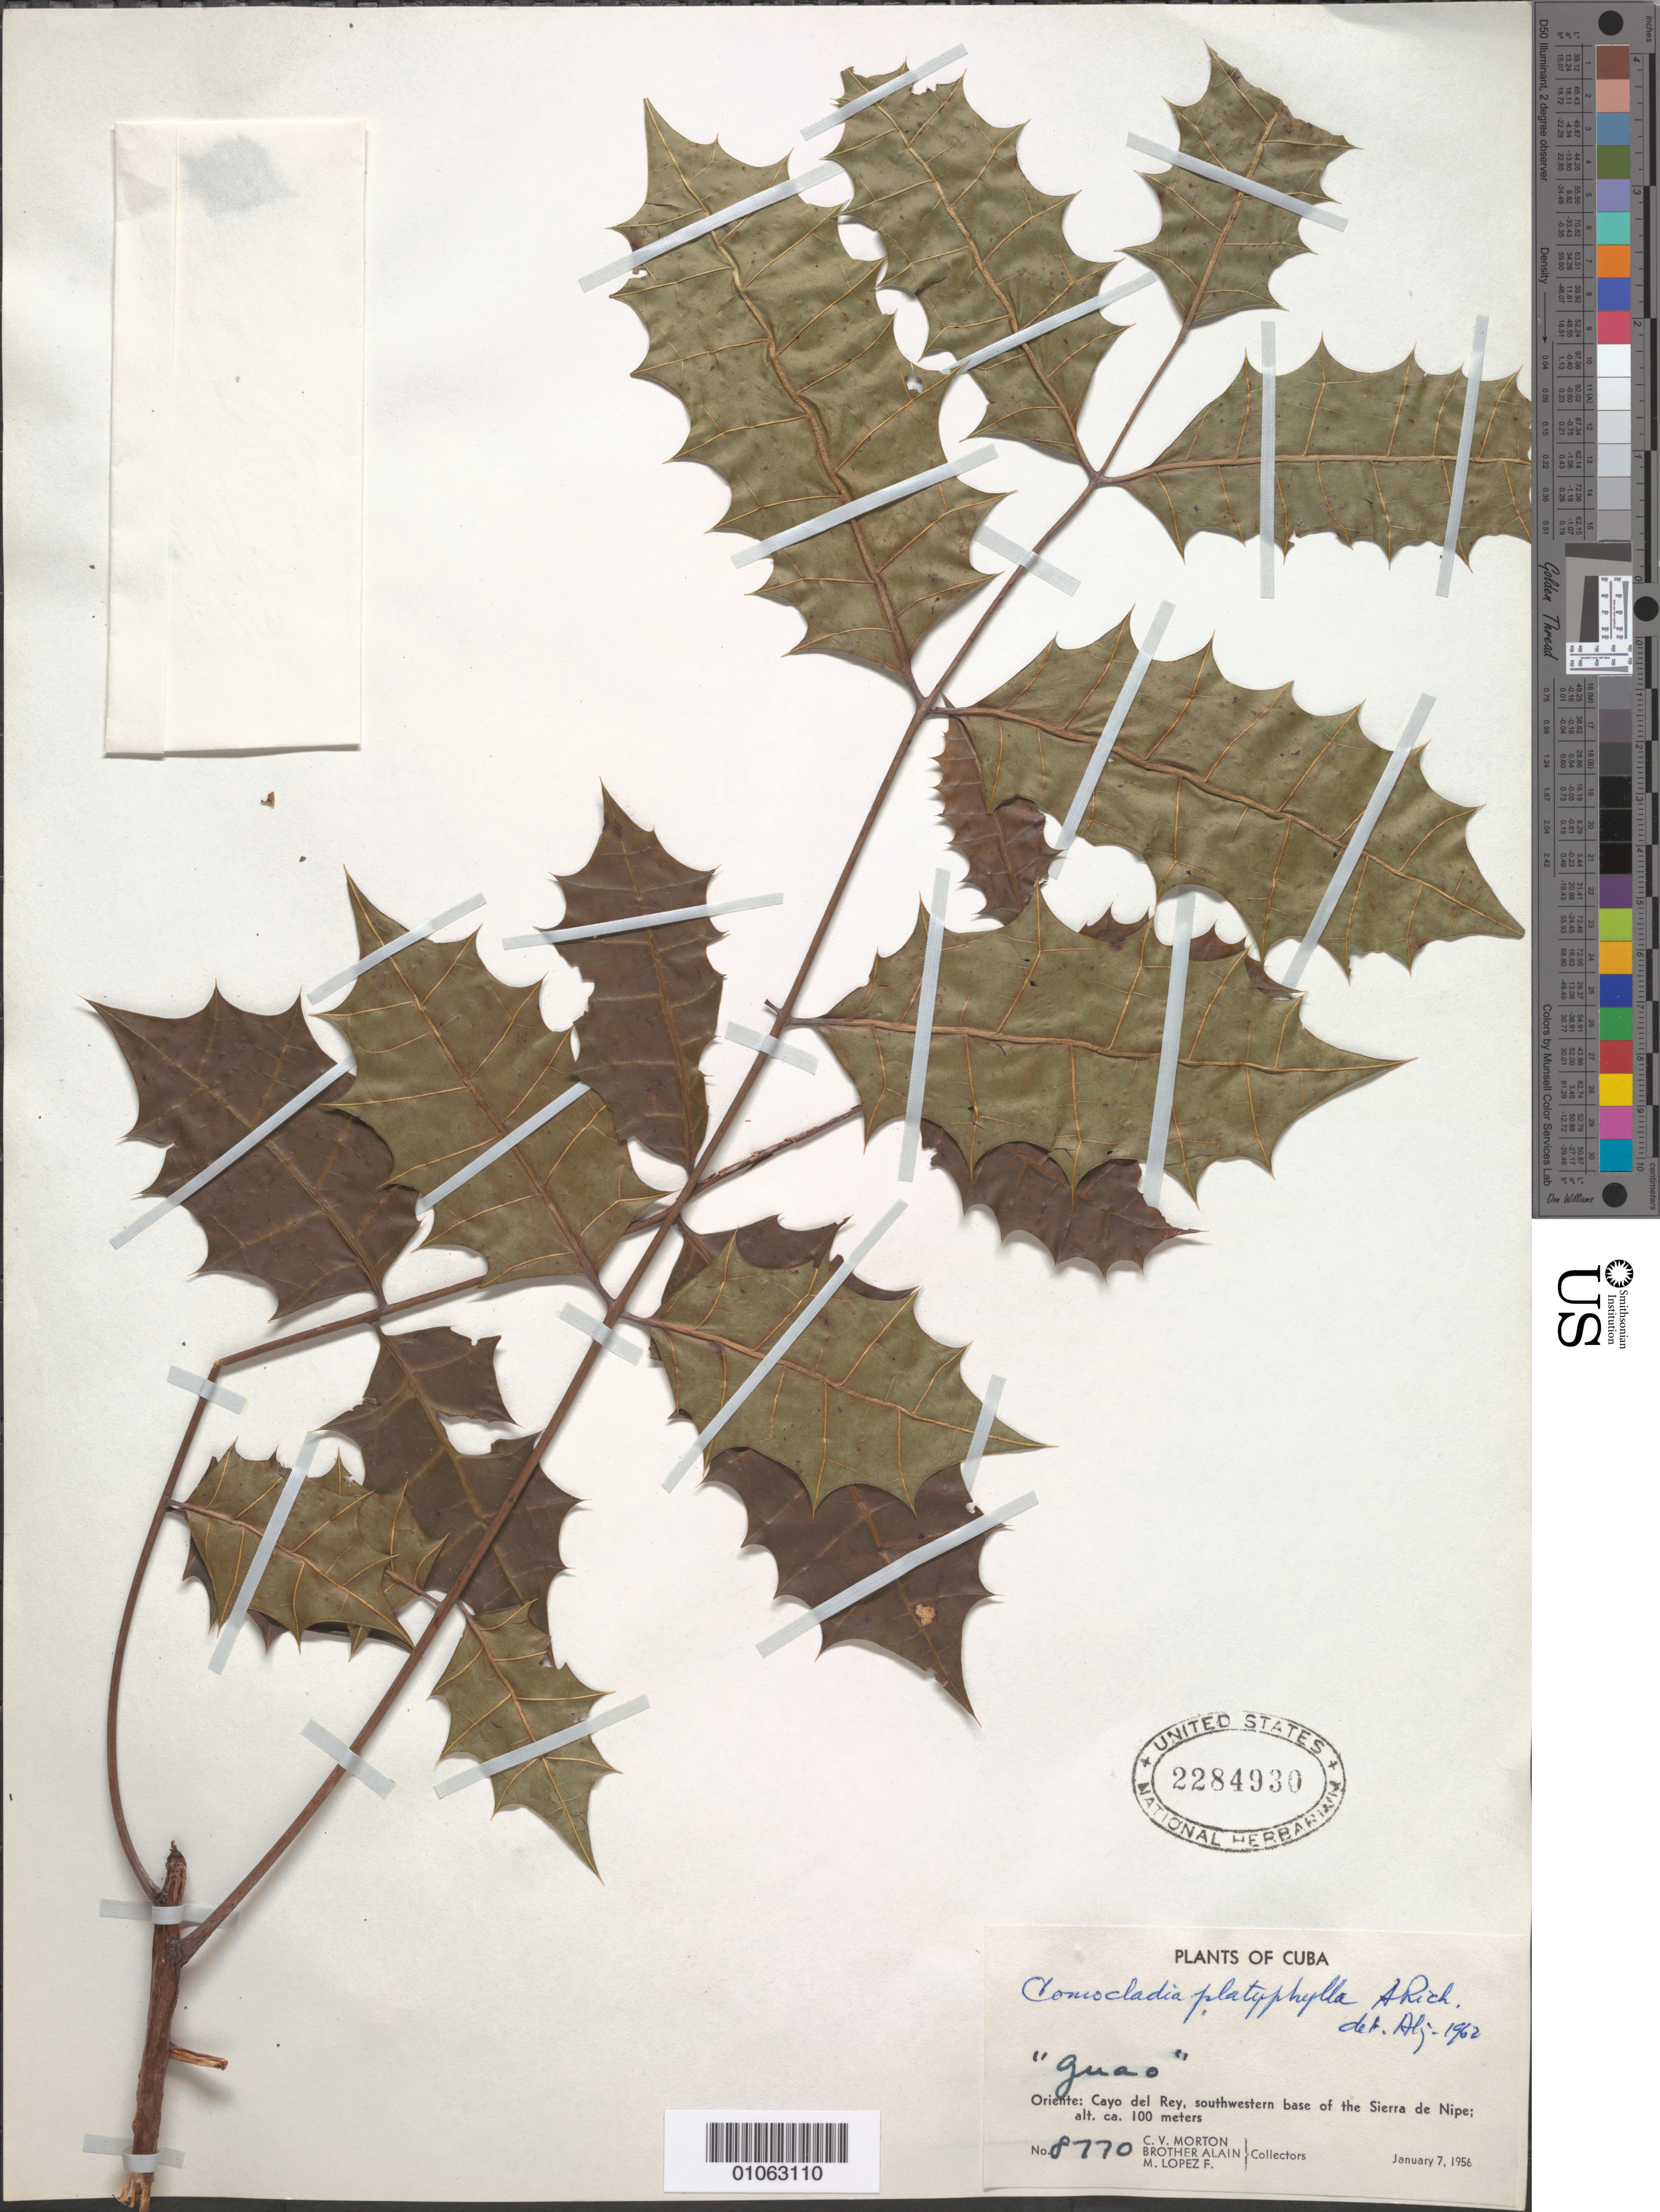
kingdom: Plantae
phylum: Tracheophyta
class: Magnoliopsida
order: Sapindales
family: Anacardiaceae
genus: Comocladia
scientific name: Comocladia platyphylla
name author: A. Rich. ex Griseb.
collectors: C. V. Morton, A. H. Liogier & M. López Figueiras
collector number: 8770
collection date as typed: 07 Jan 1956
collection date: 1956-01-07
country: Cuba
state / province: Holguín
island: Cuba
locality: Cayo del rey, southwestern base of the Sierra de Nipe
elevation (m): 100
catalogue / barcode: US 2284930